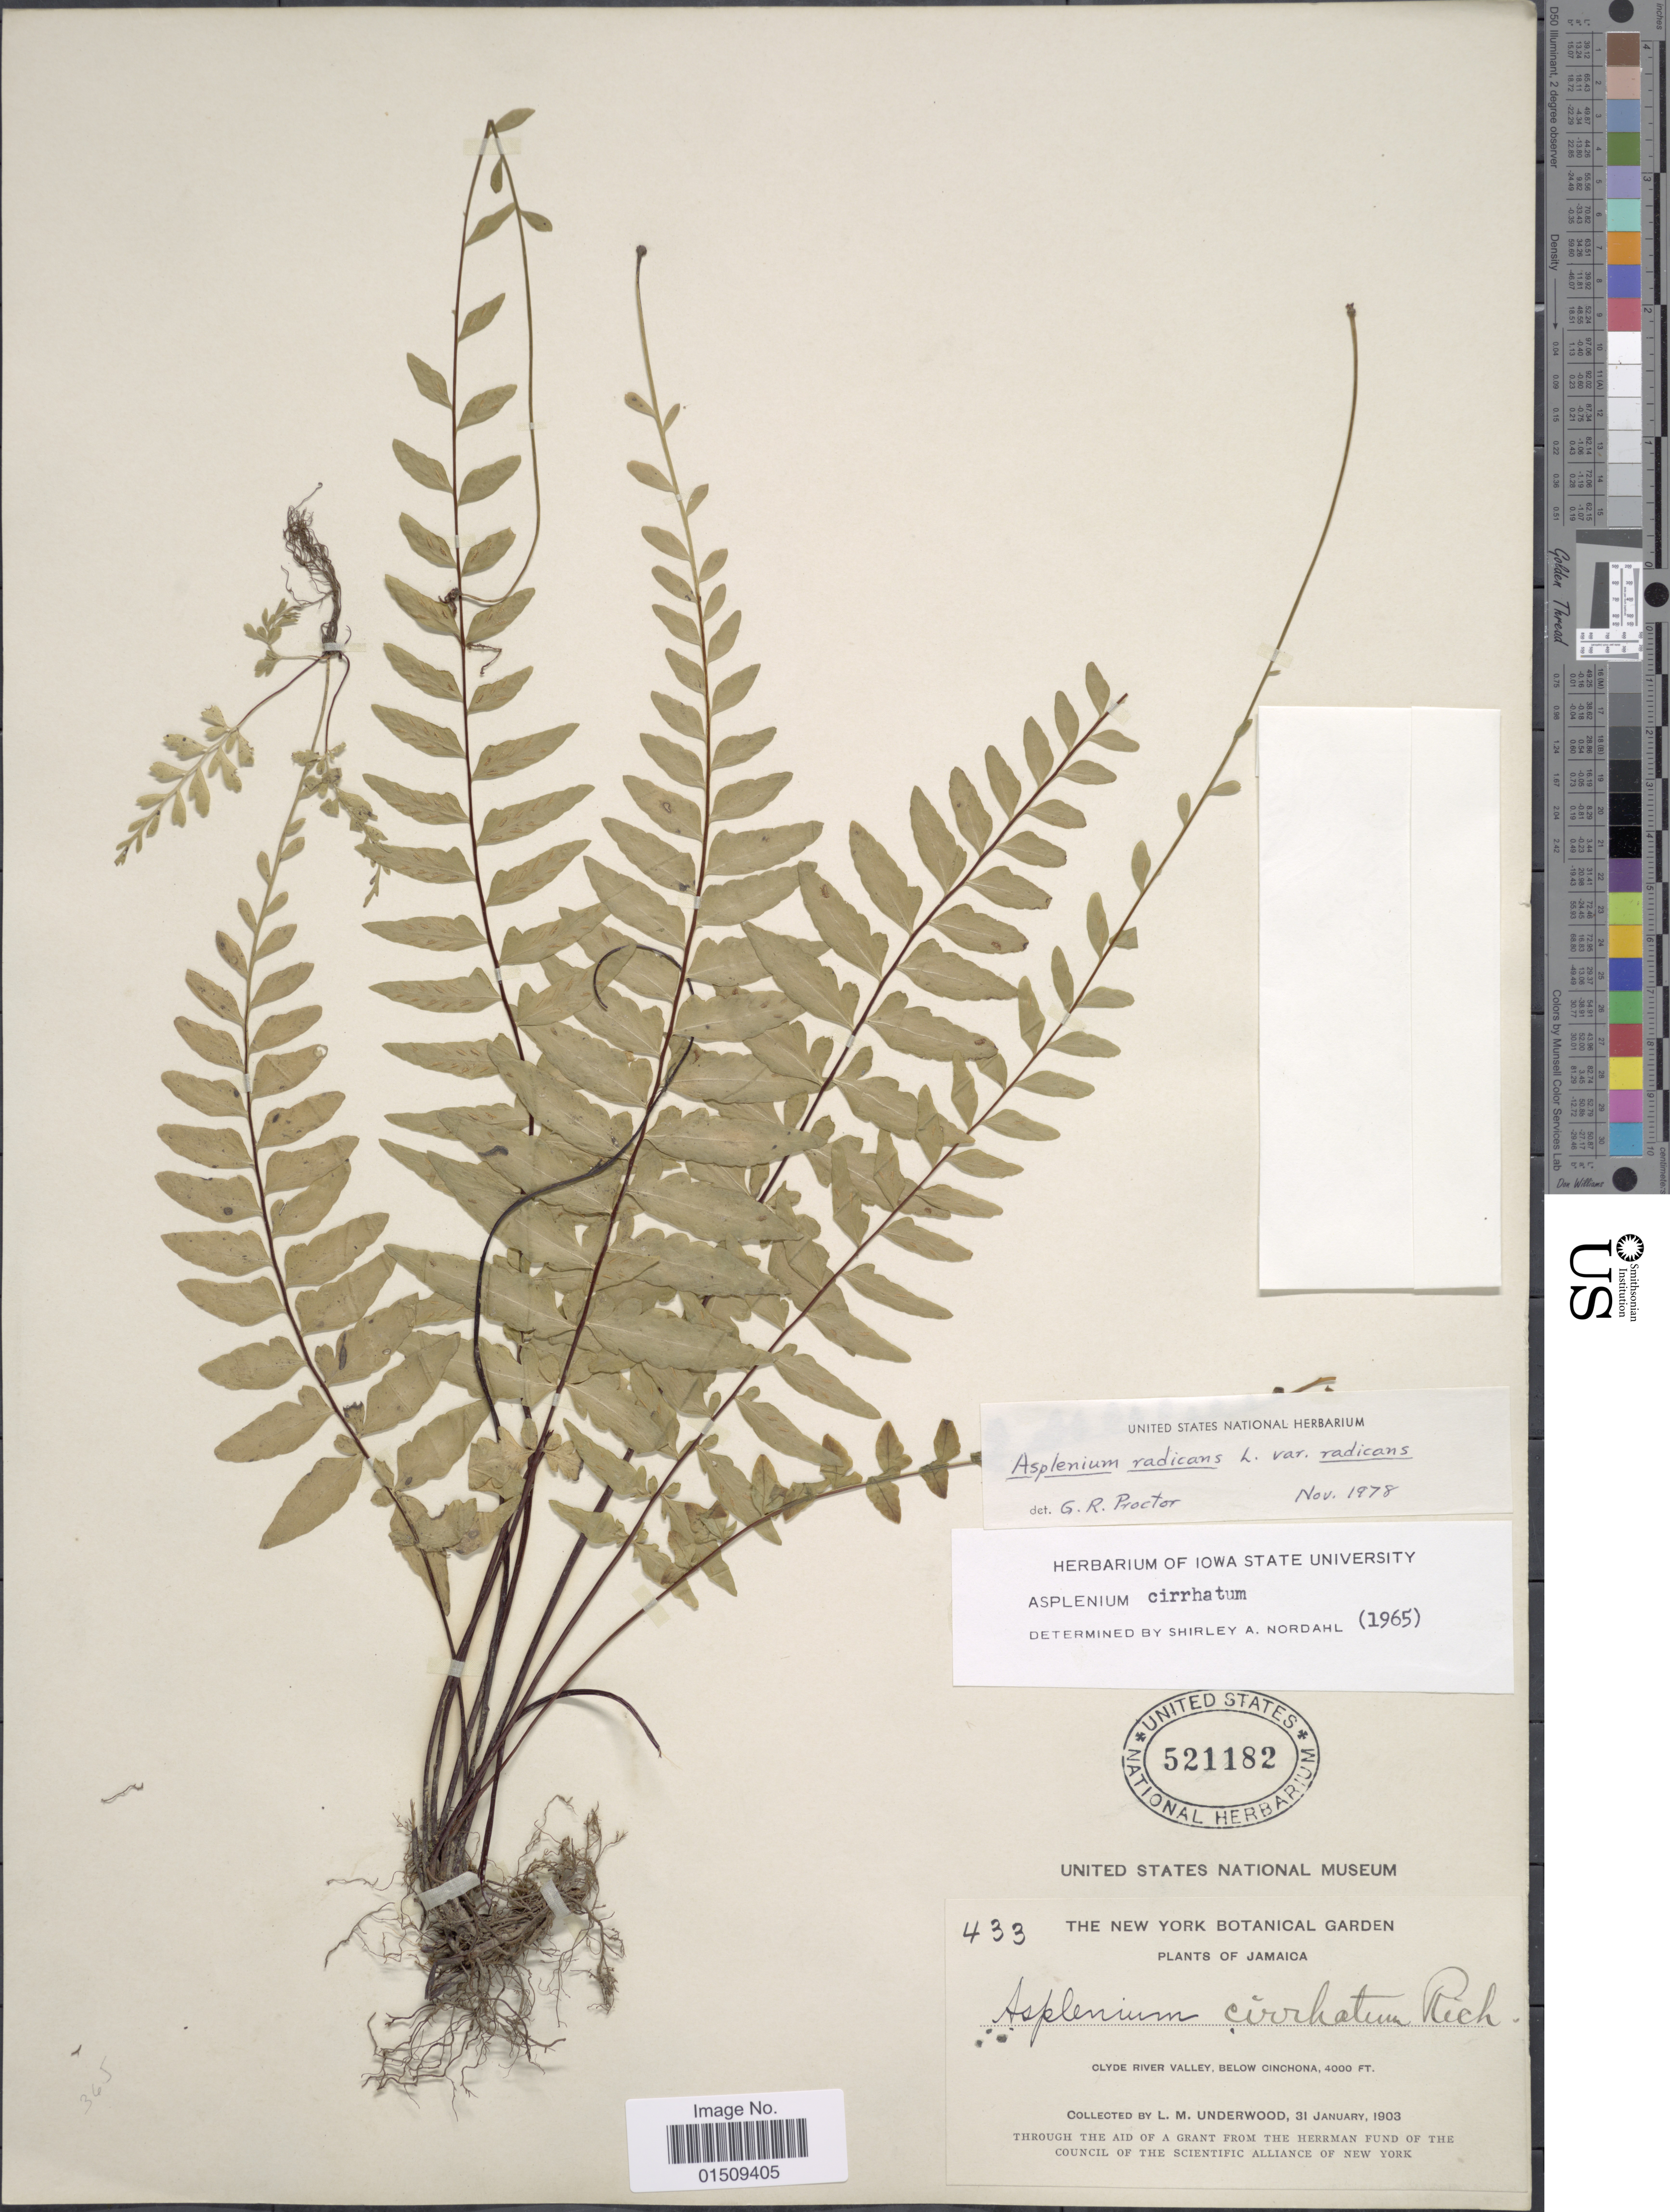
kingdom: Plantae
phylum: Tracheophyta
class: Polypodiopsida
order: Polypodiales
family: Aspleniaceae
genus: Asplenium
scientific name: Asplenium radicans var. radicans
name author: L.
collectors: L. M. Underwood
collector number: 433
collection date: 1903-01-31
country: Jamaica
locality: Clyde River Valley, below Cinchona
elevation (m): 1219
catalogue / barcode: US 521182